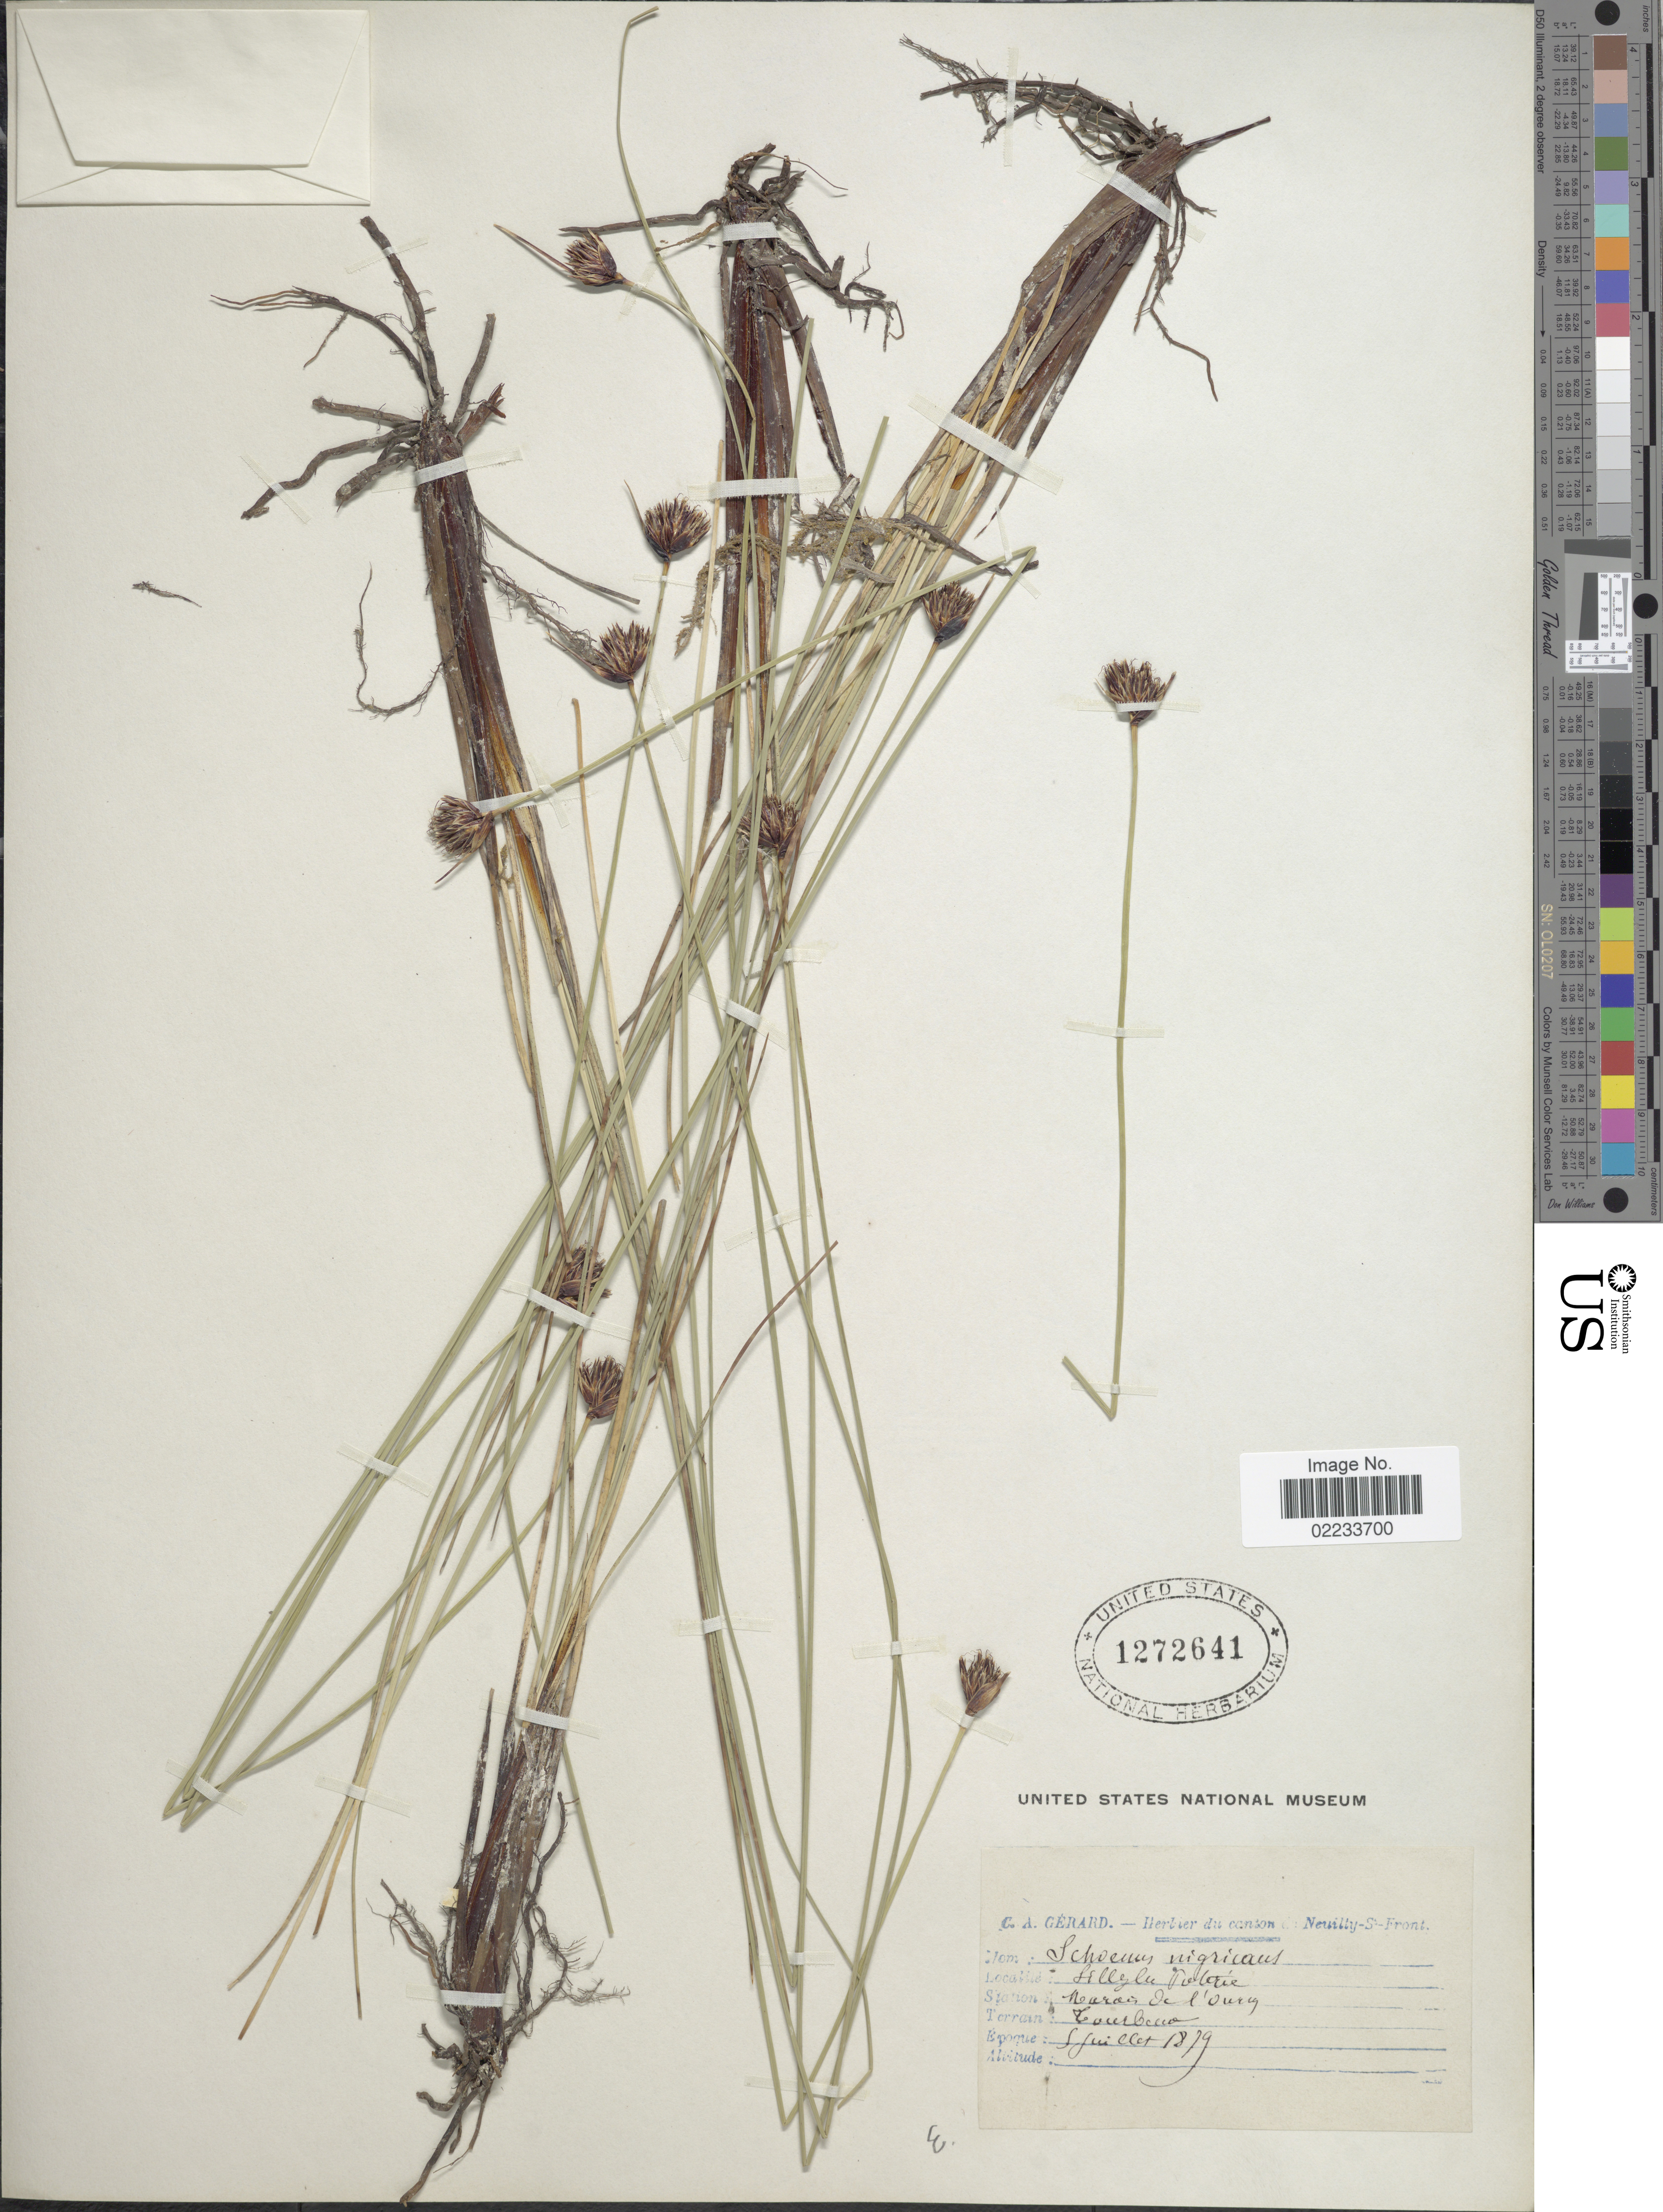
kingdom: Plantae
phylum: Tracheophyta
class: Liliopsida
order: Poales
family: Cyperaceae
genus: Schoenus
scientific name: Schoenus nigricans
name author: L.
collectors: C. Gerard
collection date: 1879-07-09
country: France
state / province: Hauts-de-France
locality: Silly-la-Poterie, Station: narais de l'Oury, Terrain: Tourbeaux [interpreted]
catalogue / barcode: US 1272641